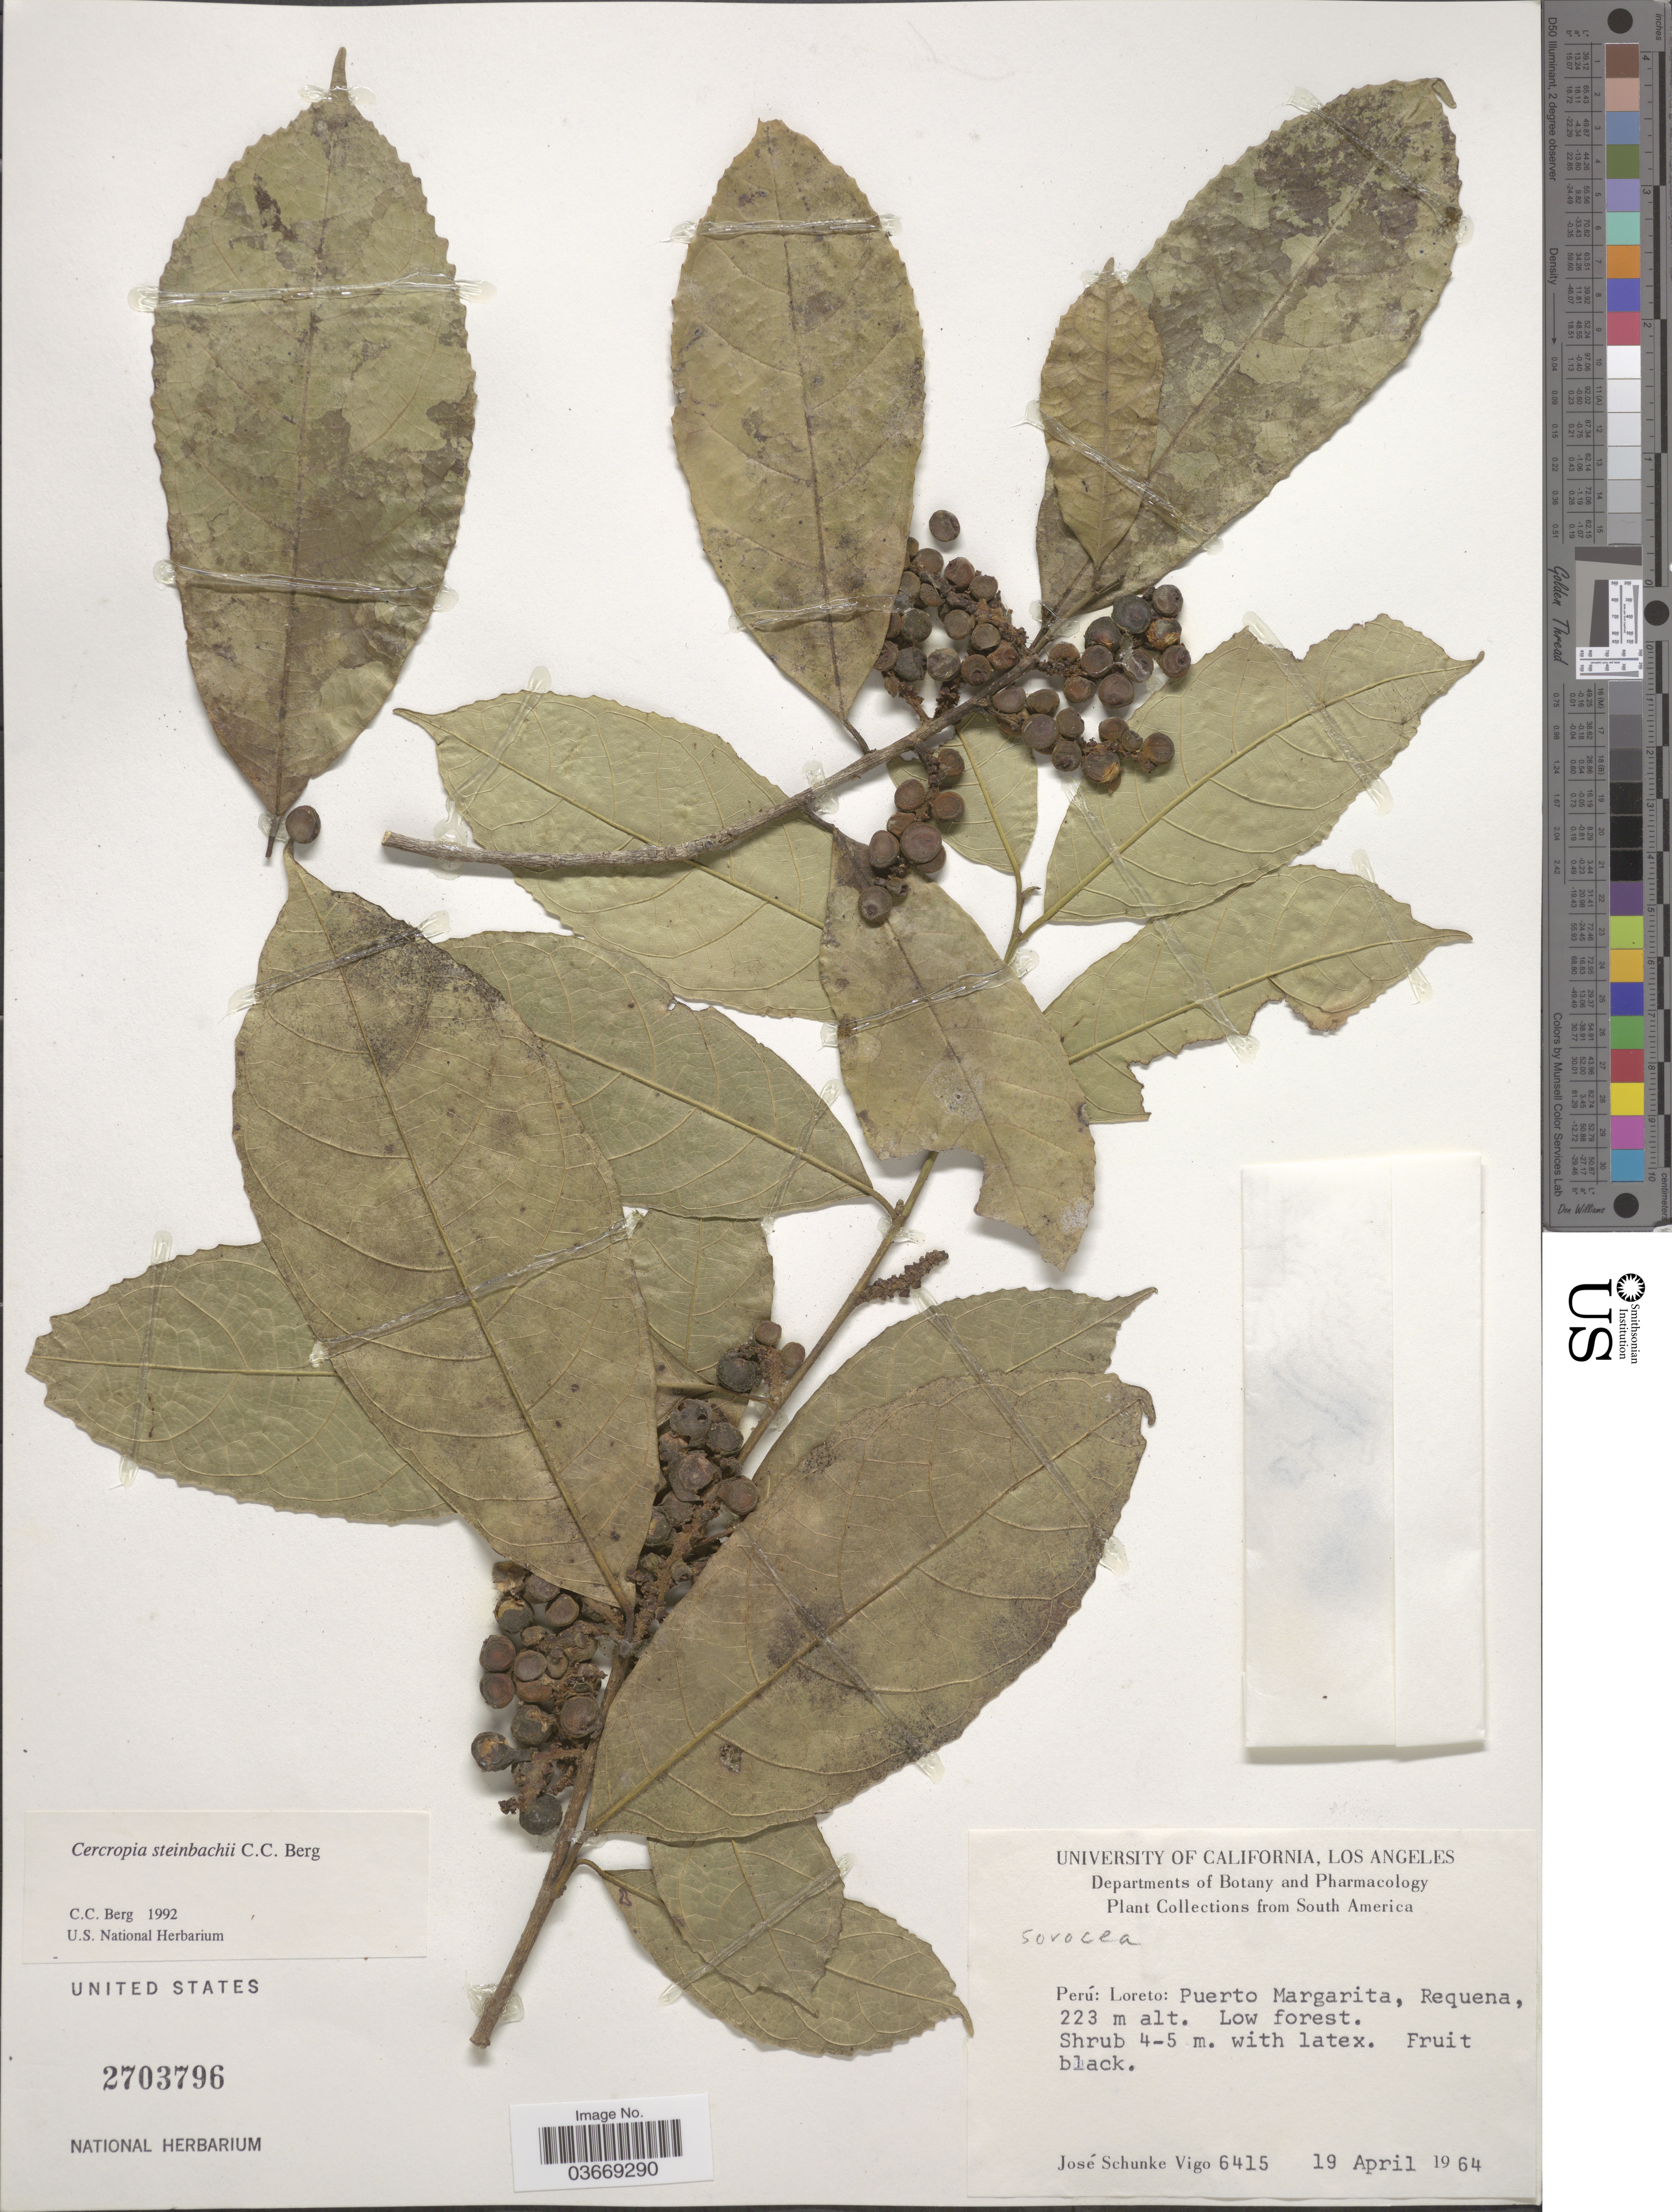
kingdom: Plantae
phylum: Tracheophyta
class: Magnoliopsida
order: Rosales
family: Moraceae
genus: Sorocea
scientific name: Sorocea steinbachii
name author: C.C. Berg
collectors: J. Schunke Vigo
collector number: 6415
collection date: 1964-04-19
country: Peru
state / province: Loreto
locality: Puerto Margarita, Requena.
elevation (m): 223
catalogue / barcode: US 2703796